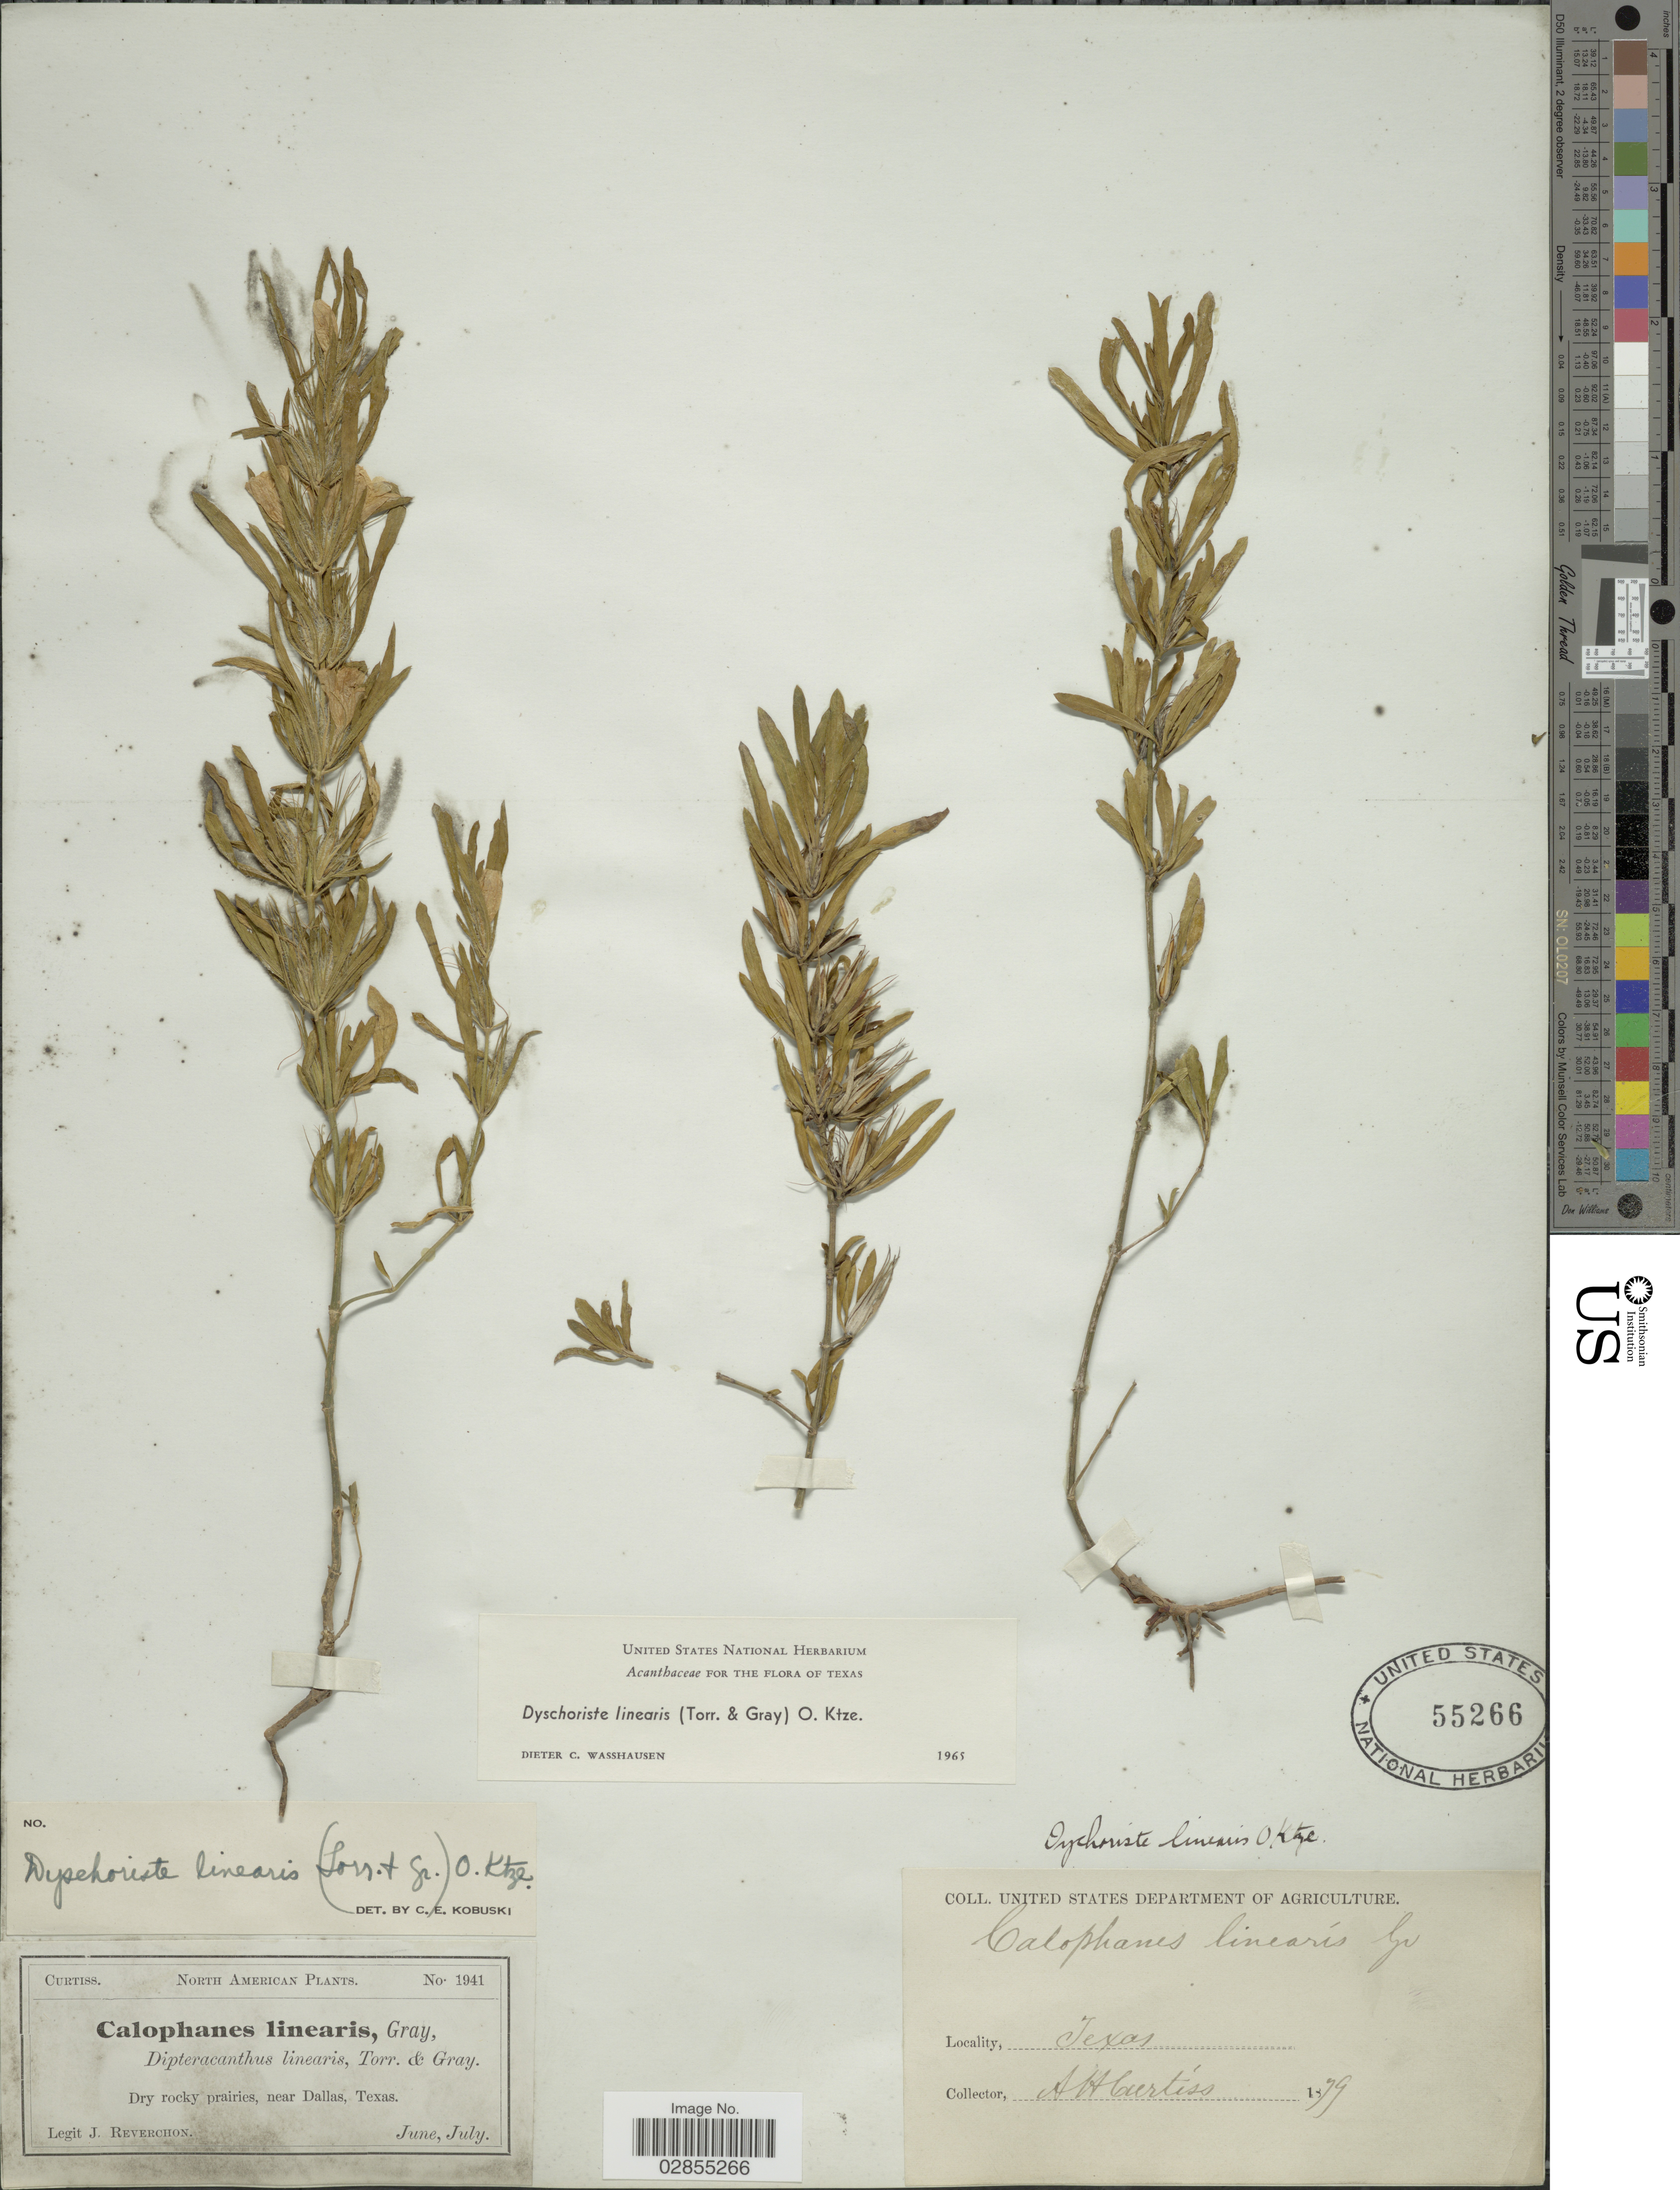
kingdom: Plantae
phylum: Tracheophyta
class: Magnoliopsida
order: Lamiales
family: Acanthaceae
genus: Dyschoriste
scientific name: Dyschoriste linearis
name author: (Torr. & A. Gray) Kuntze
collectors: J. Reverchon & A. H. Curtiss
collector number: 1941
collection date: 1879-06/1879-07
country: United States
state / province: Texas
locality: Dry rocky priaires, near Dallas.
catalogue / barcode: US 55266